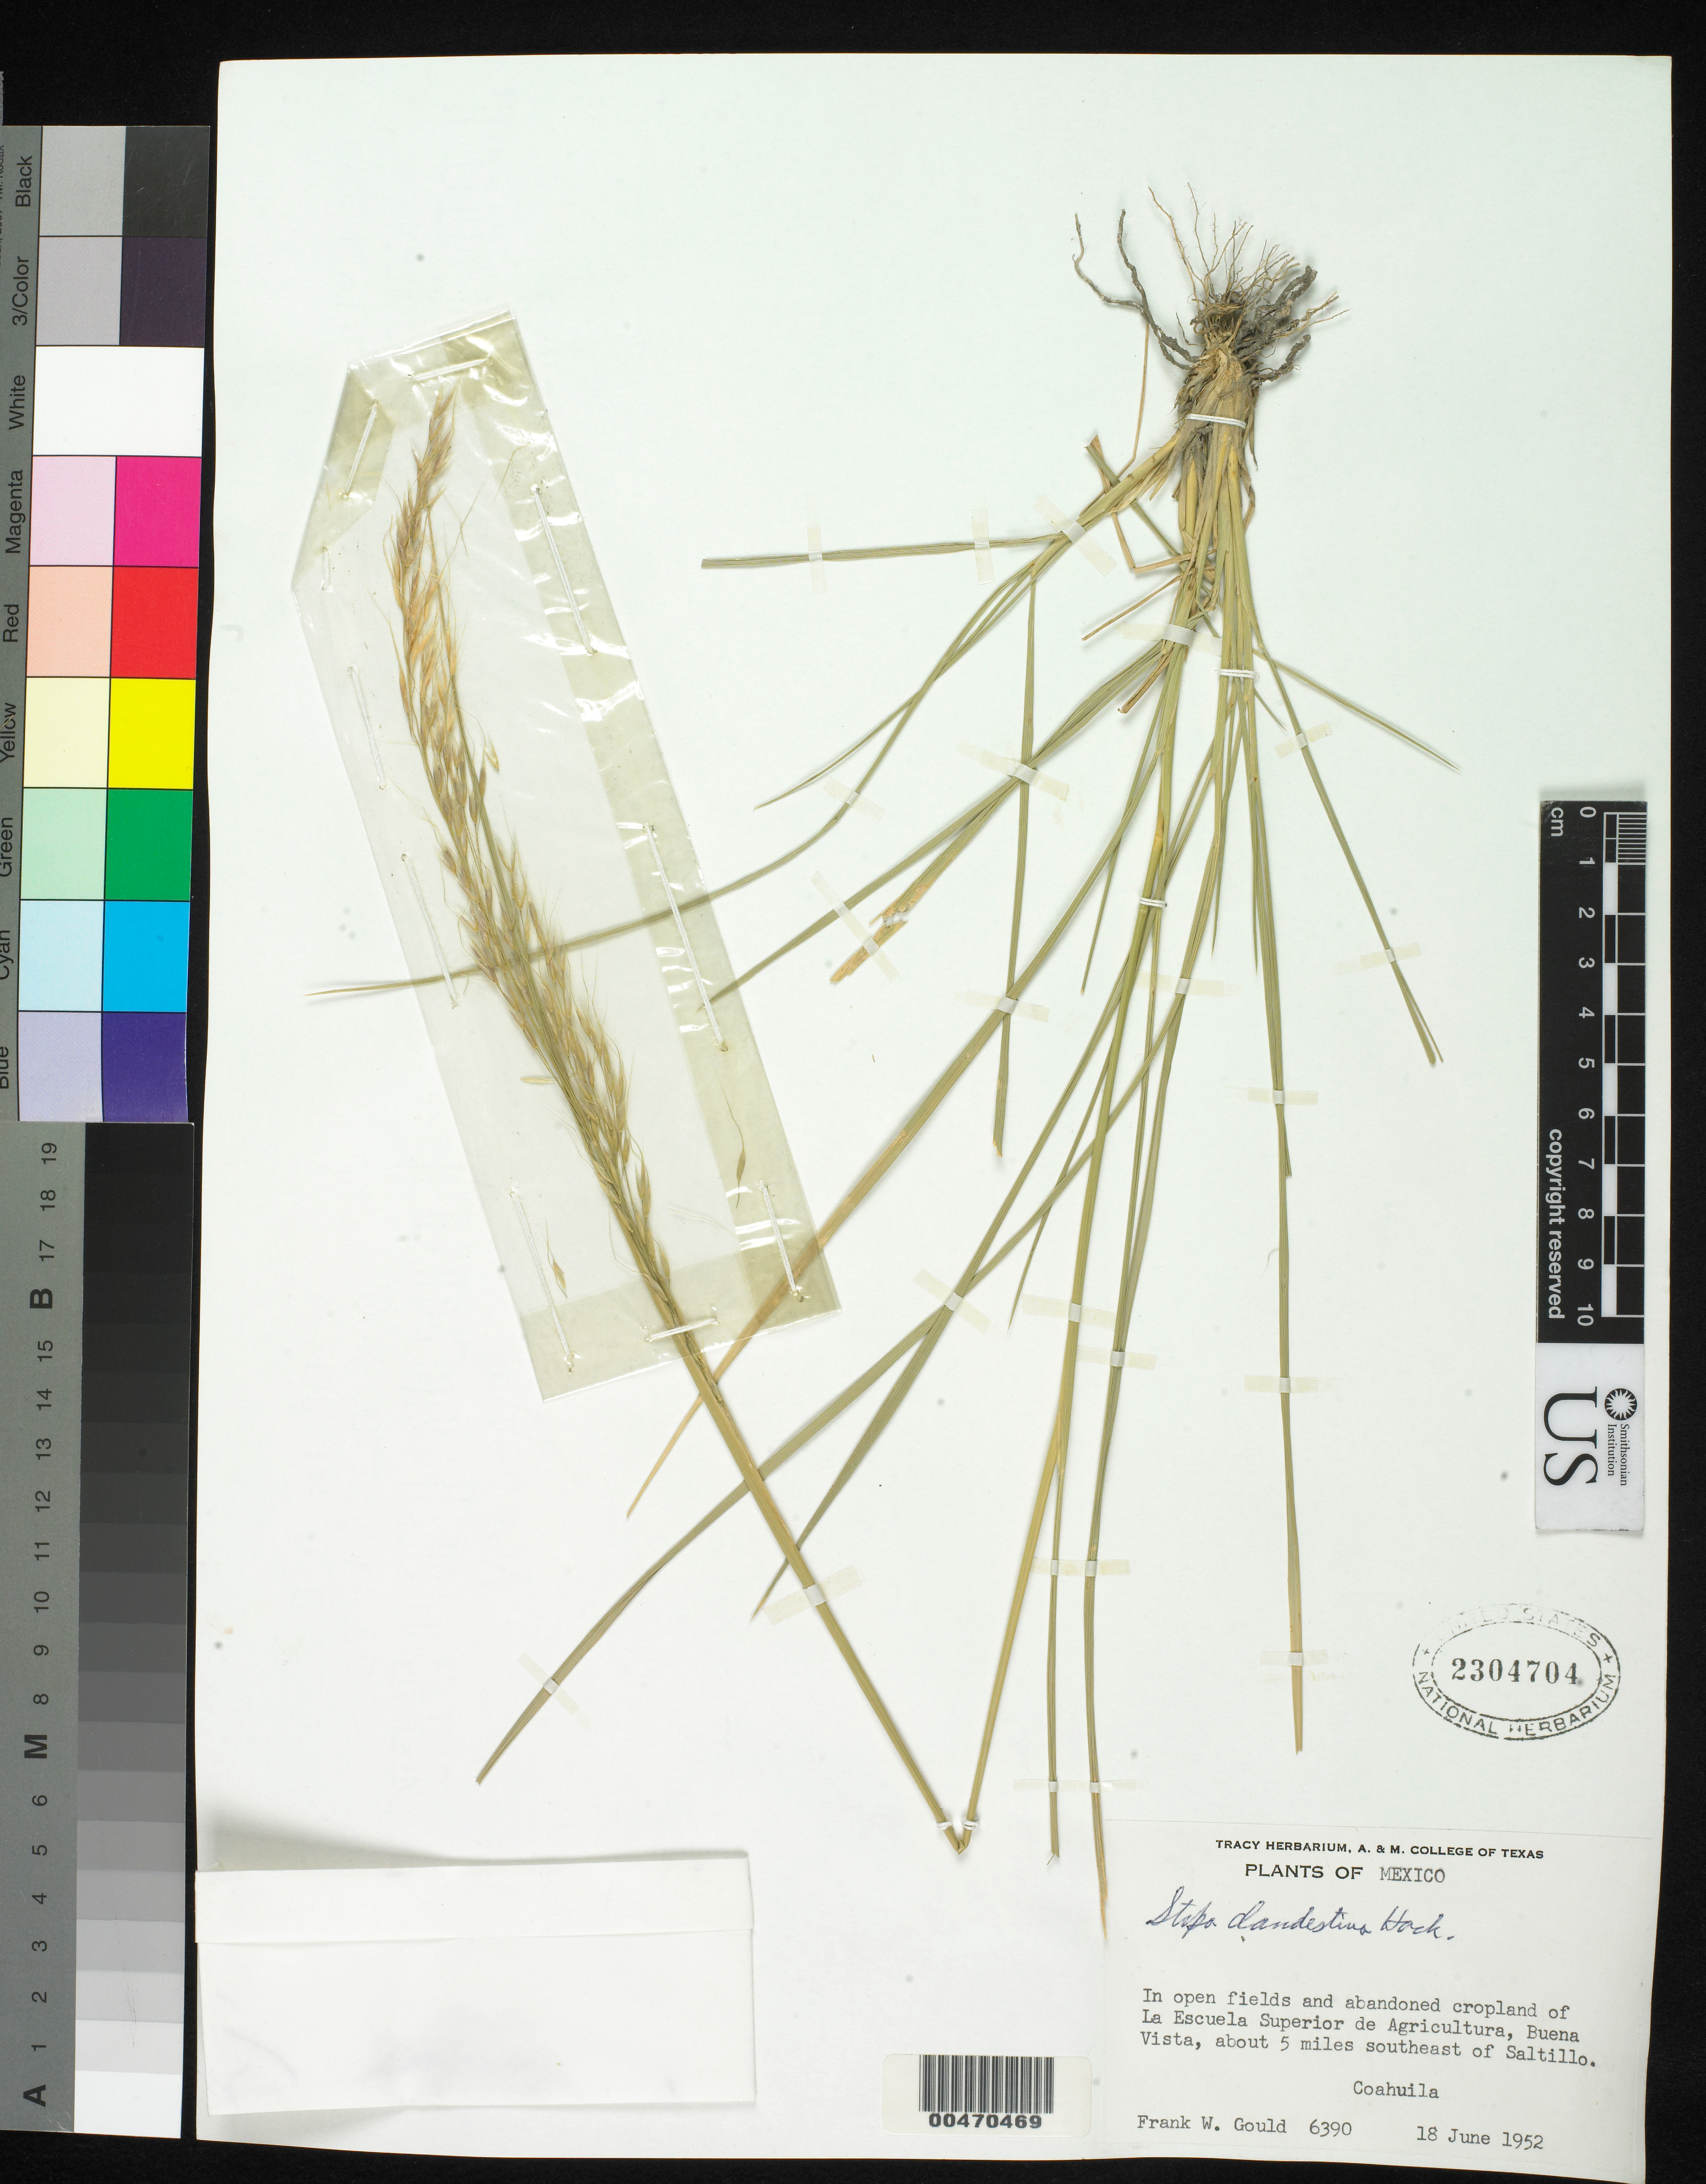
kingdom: Plantae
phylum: Tracheophyta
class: Liliopsida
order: Poales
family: Poaceae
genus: Stipa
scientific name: Stipa clandestina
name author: Hack.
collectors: F. W. Gould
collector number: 6390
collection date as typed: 18 Jun 1952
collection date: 1952-06-18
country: Mexico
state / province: Coahuila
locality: La Escuela Superior de Agricultura, Buena Vista, about 5 mi SE of Saltillo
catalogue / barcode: US 2304704